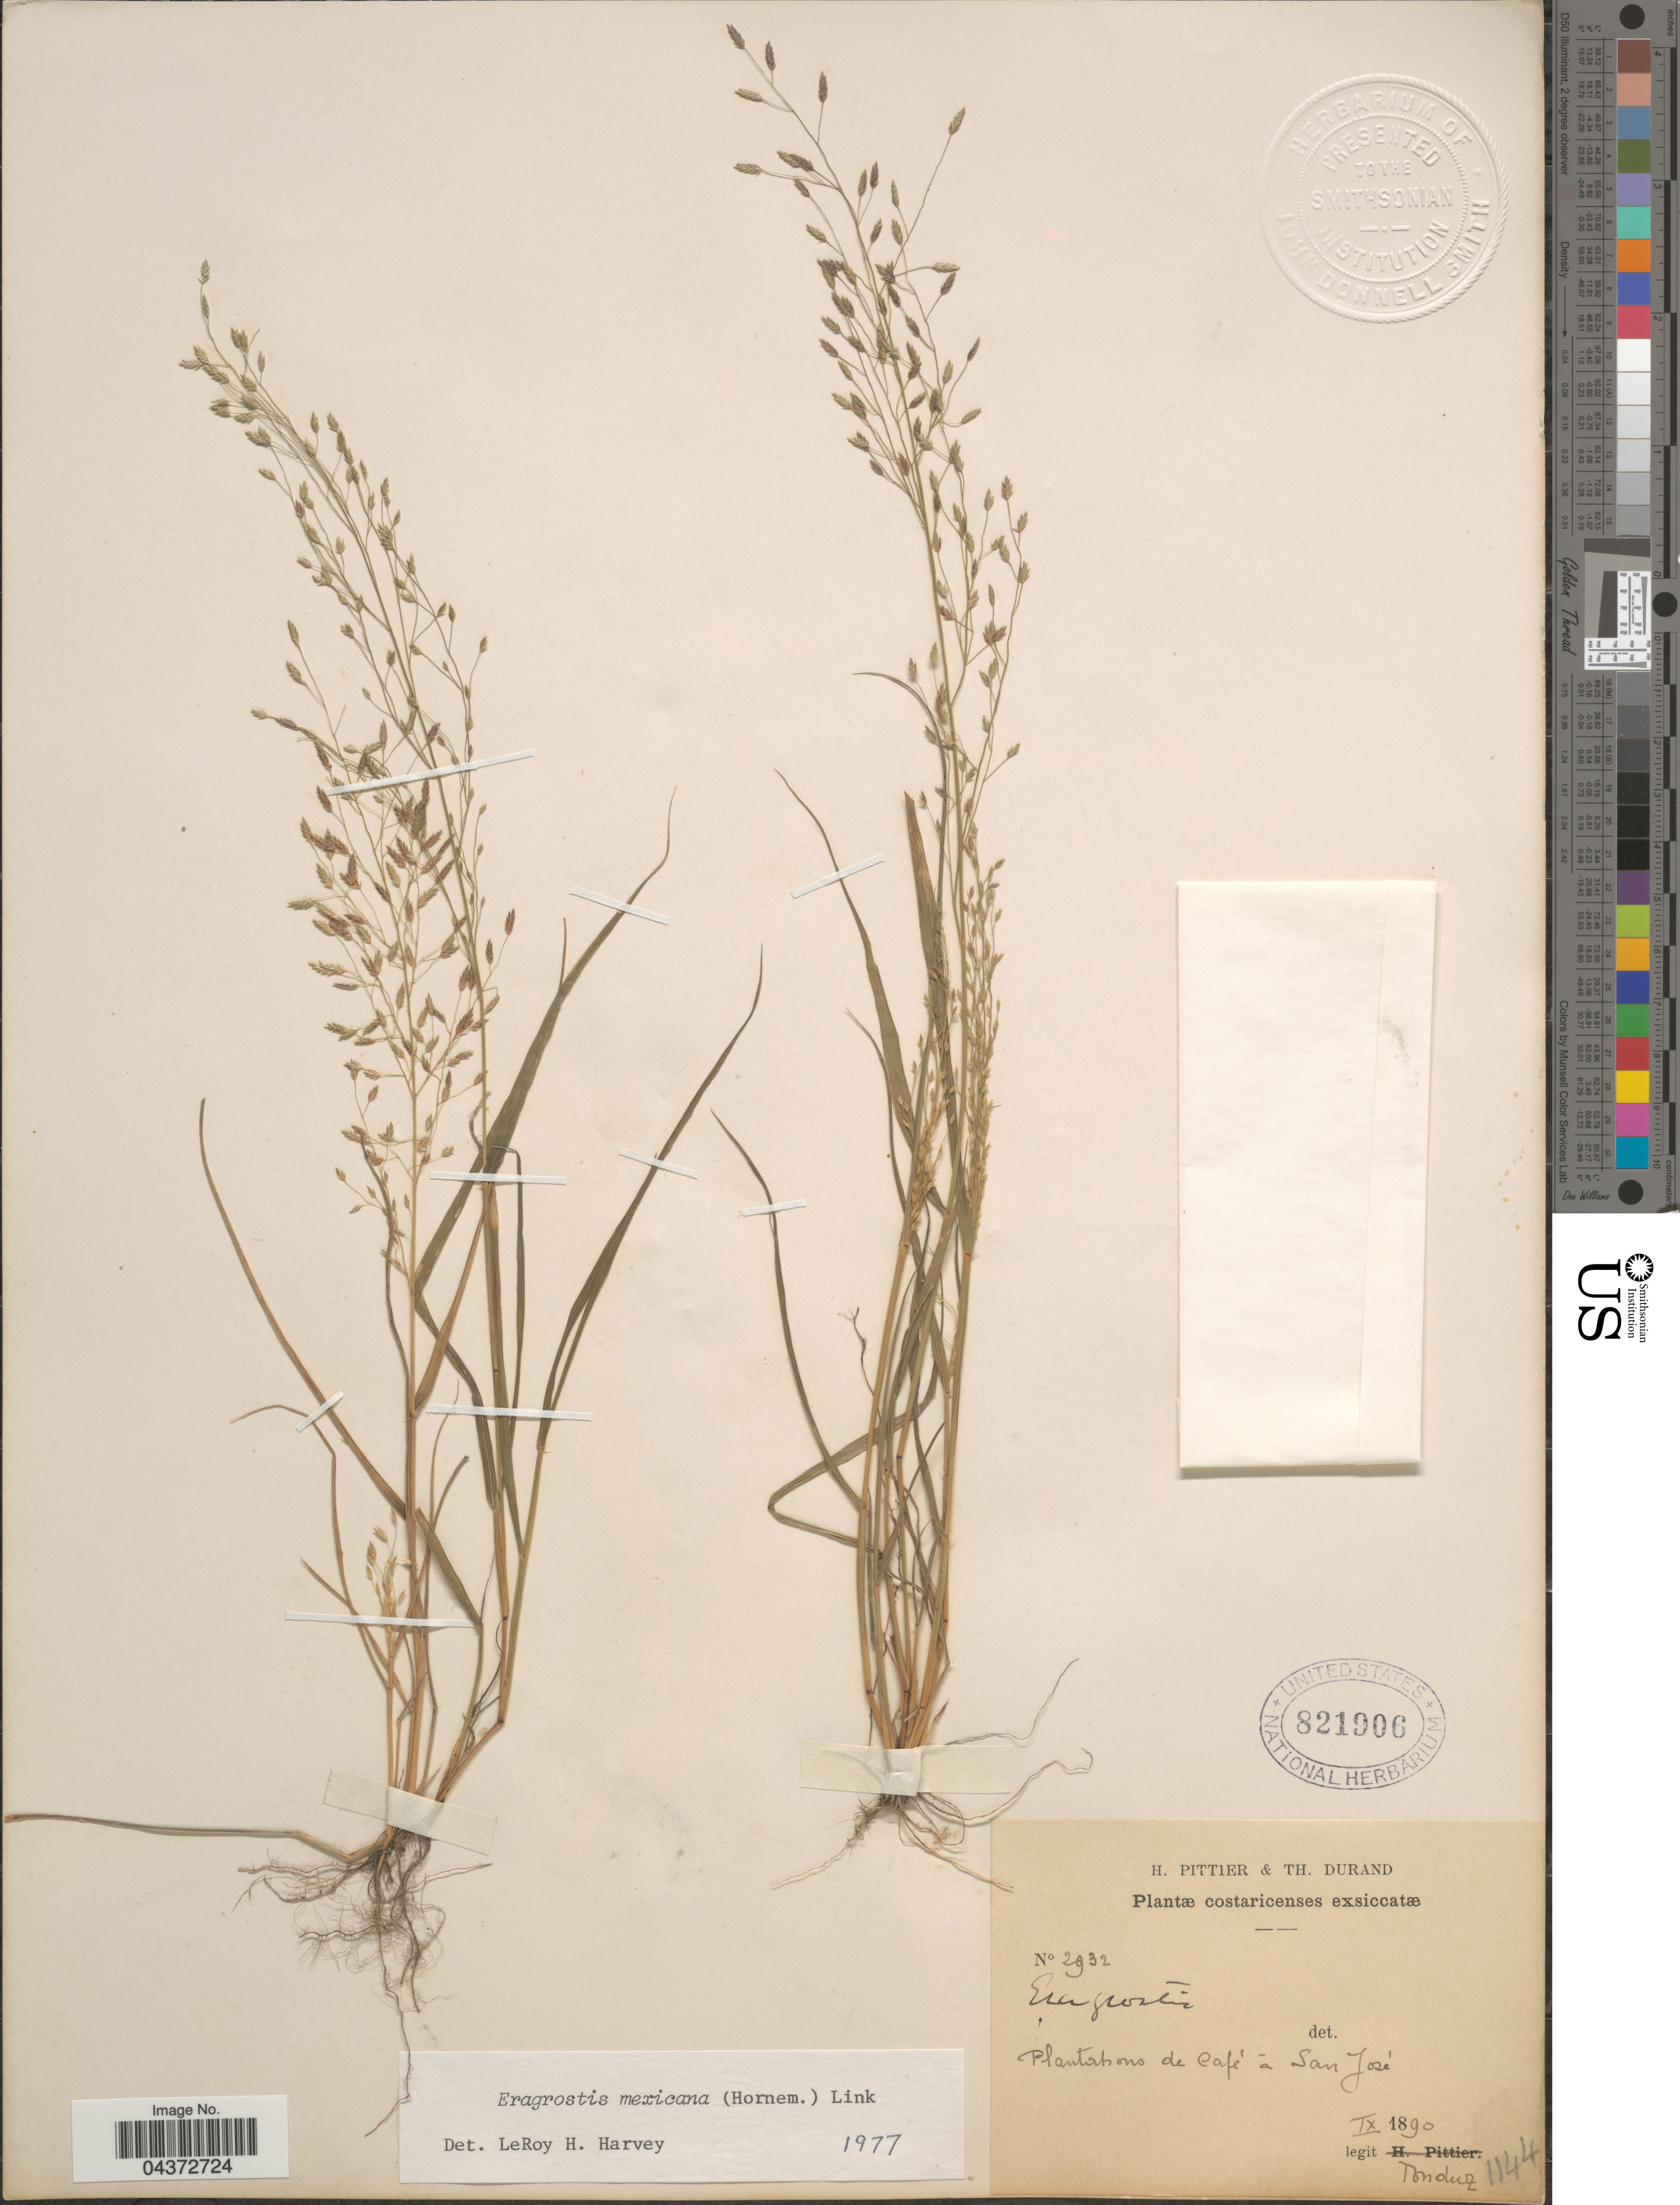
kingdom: Plantae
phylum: Tracheophyta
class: Liliopsida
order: Poales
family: Poaceae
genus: Eragrostis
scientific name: Eragrostis mexicana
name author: (Hornem.) Link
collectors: Tonduz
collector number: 2932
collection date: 1890-09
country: Costa Rica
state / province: San José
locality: Plantations de Café à San José.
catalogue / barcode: US 821906